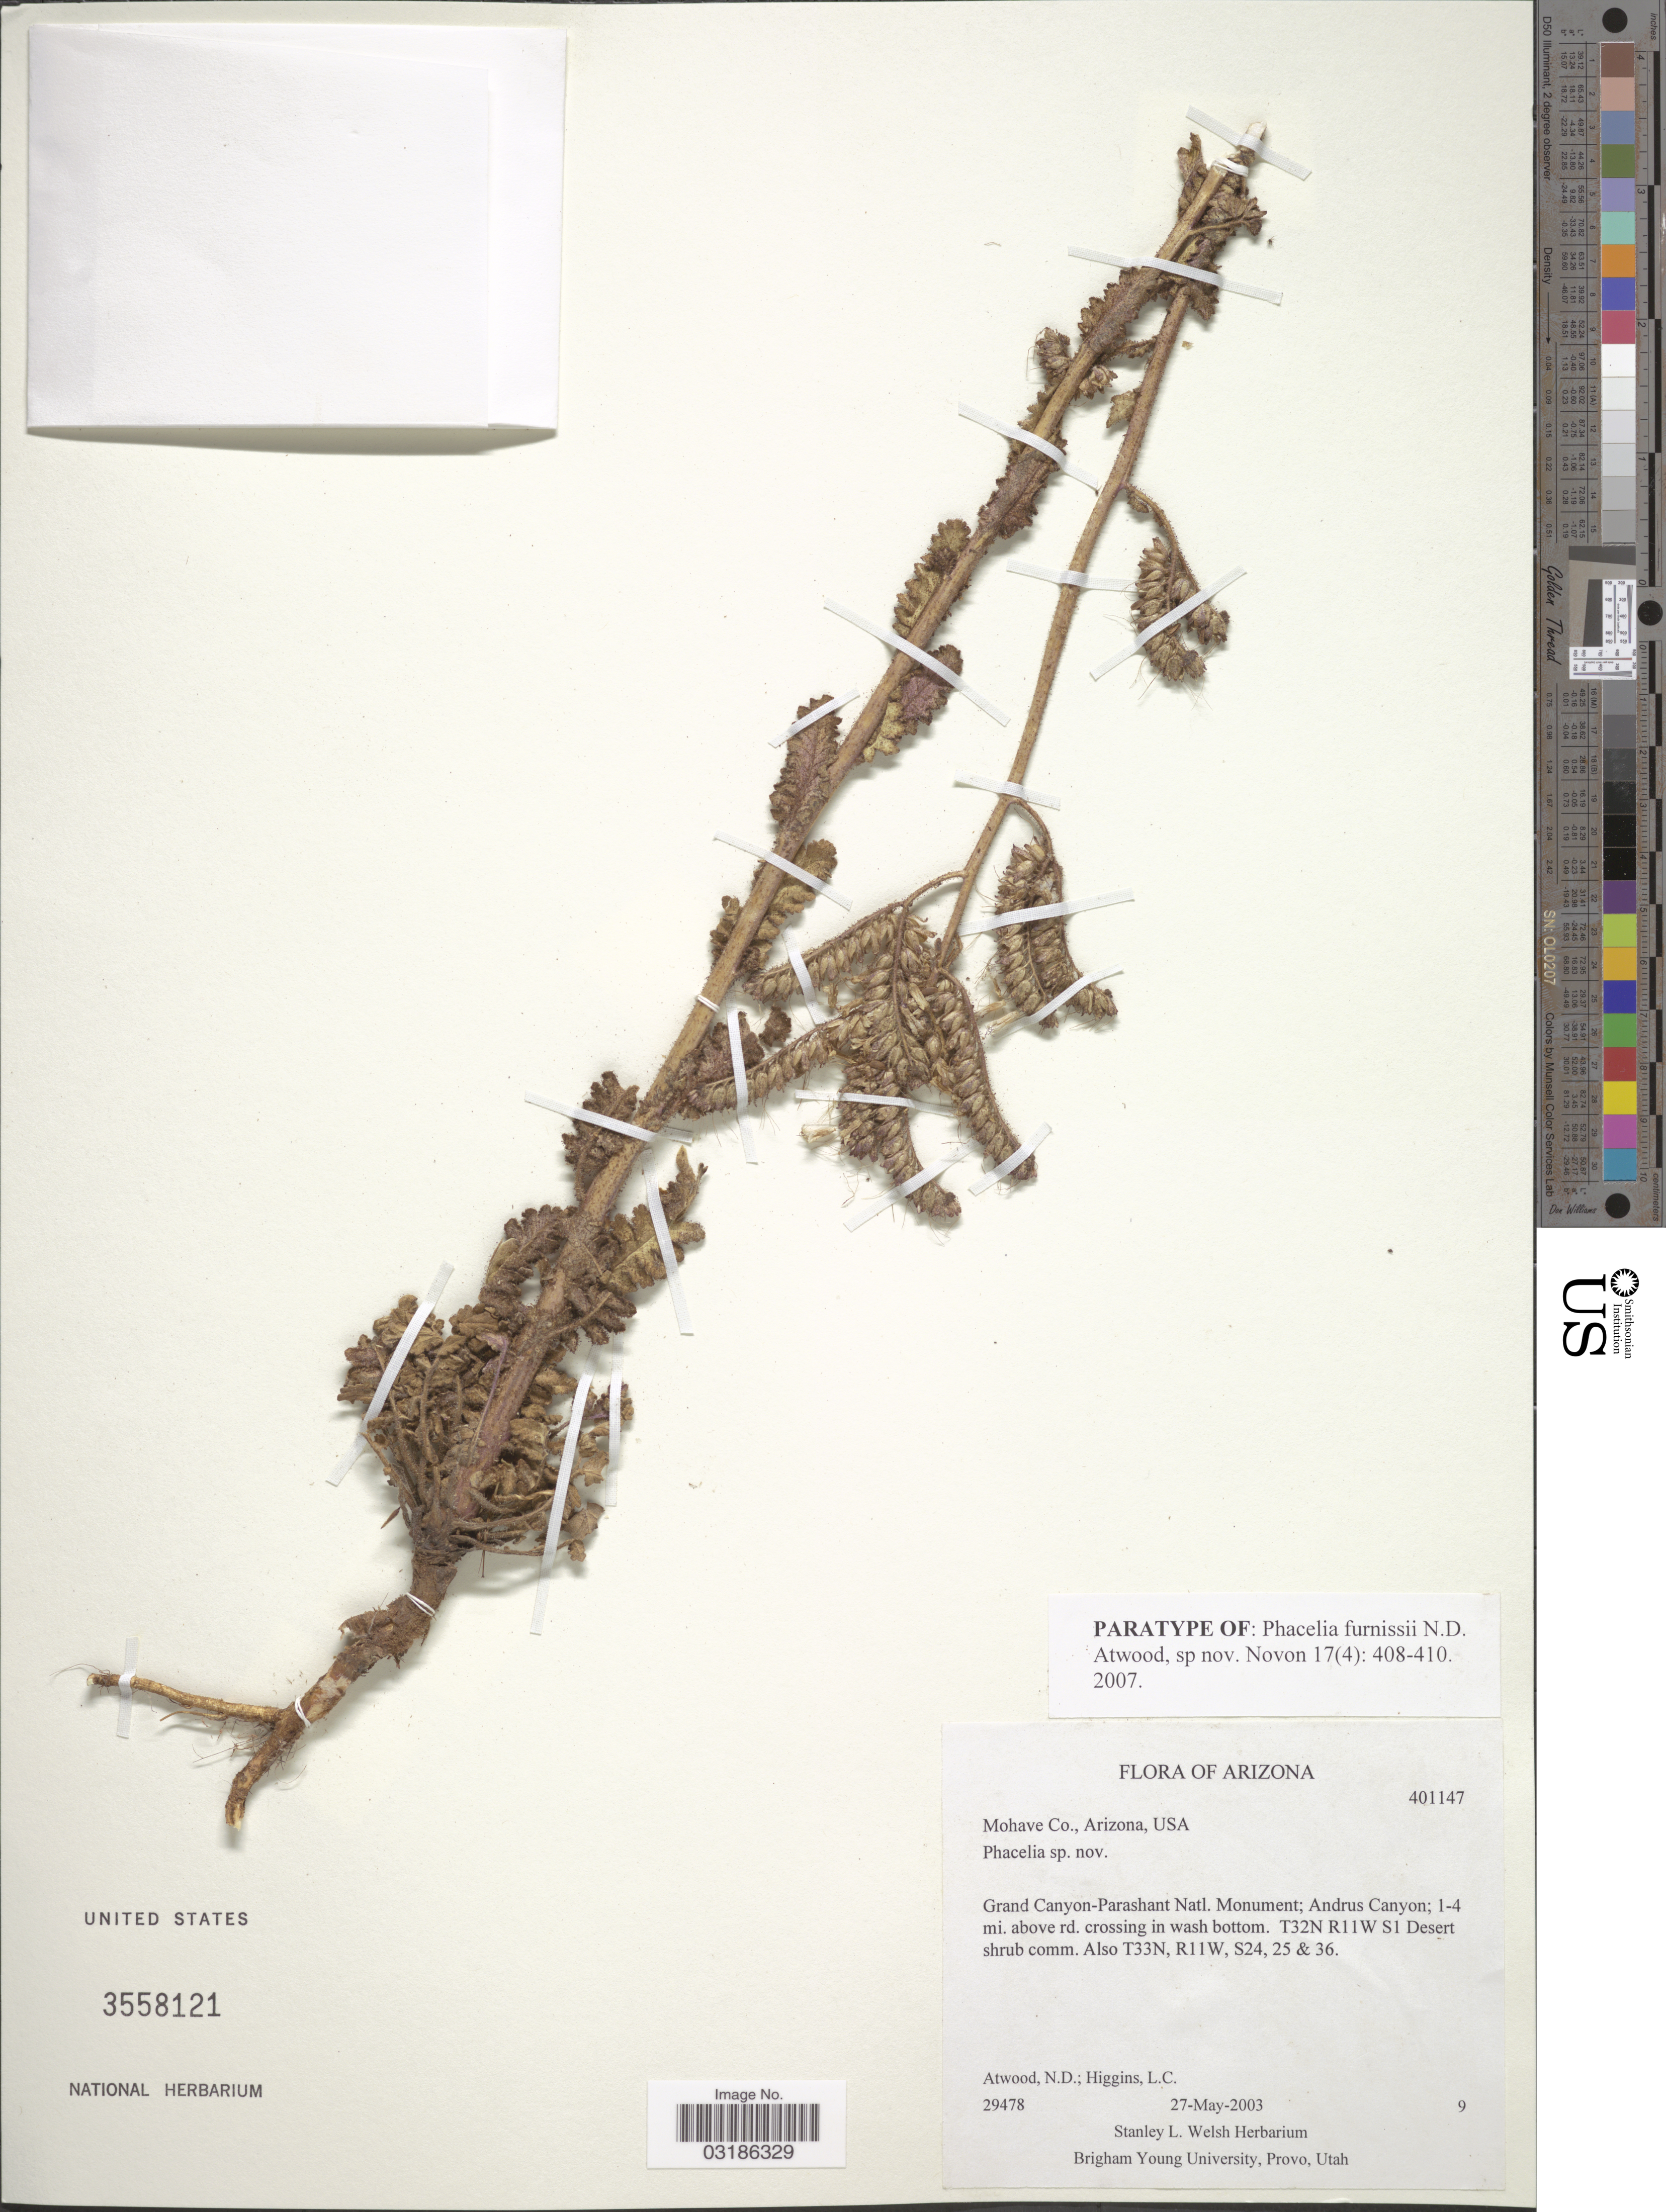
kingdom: Plantae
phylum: Tracheophyta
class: Magnoliopsida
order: Boraginales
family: Hydrophyllaceae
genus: Phacelia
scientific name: Phacelia furnissii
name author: Atwood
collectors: N. Atwood & L. Higgins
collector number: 29478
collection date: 2003-05-27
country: United States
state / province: Arizona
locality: Mohave Co. Grand Canyon-Parashant Natl. Monument; Andrus Canyon; 1-4 mi. above rd. crossing in wash bottom. T32N R11W S1 Desert shrub comm. Also T33N, R11W, S24, 25 & 36.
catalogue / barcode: US 3558121